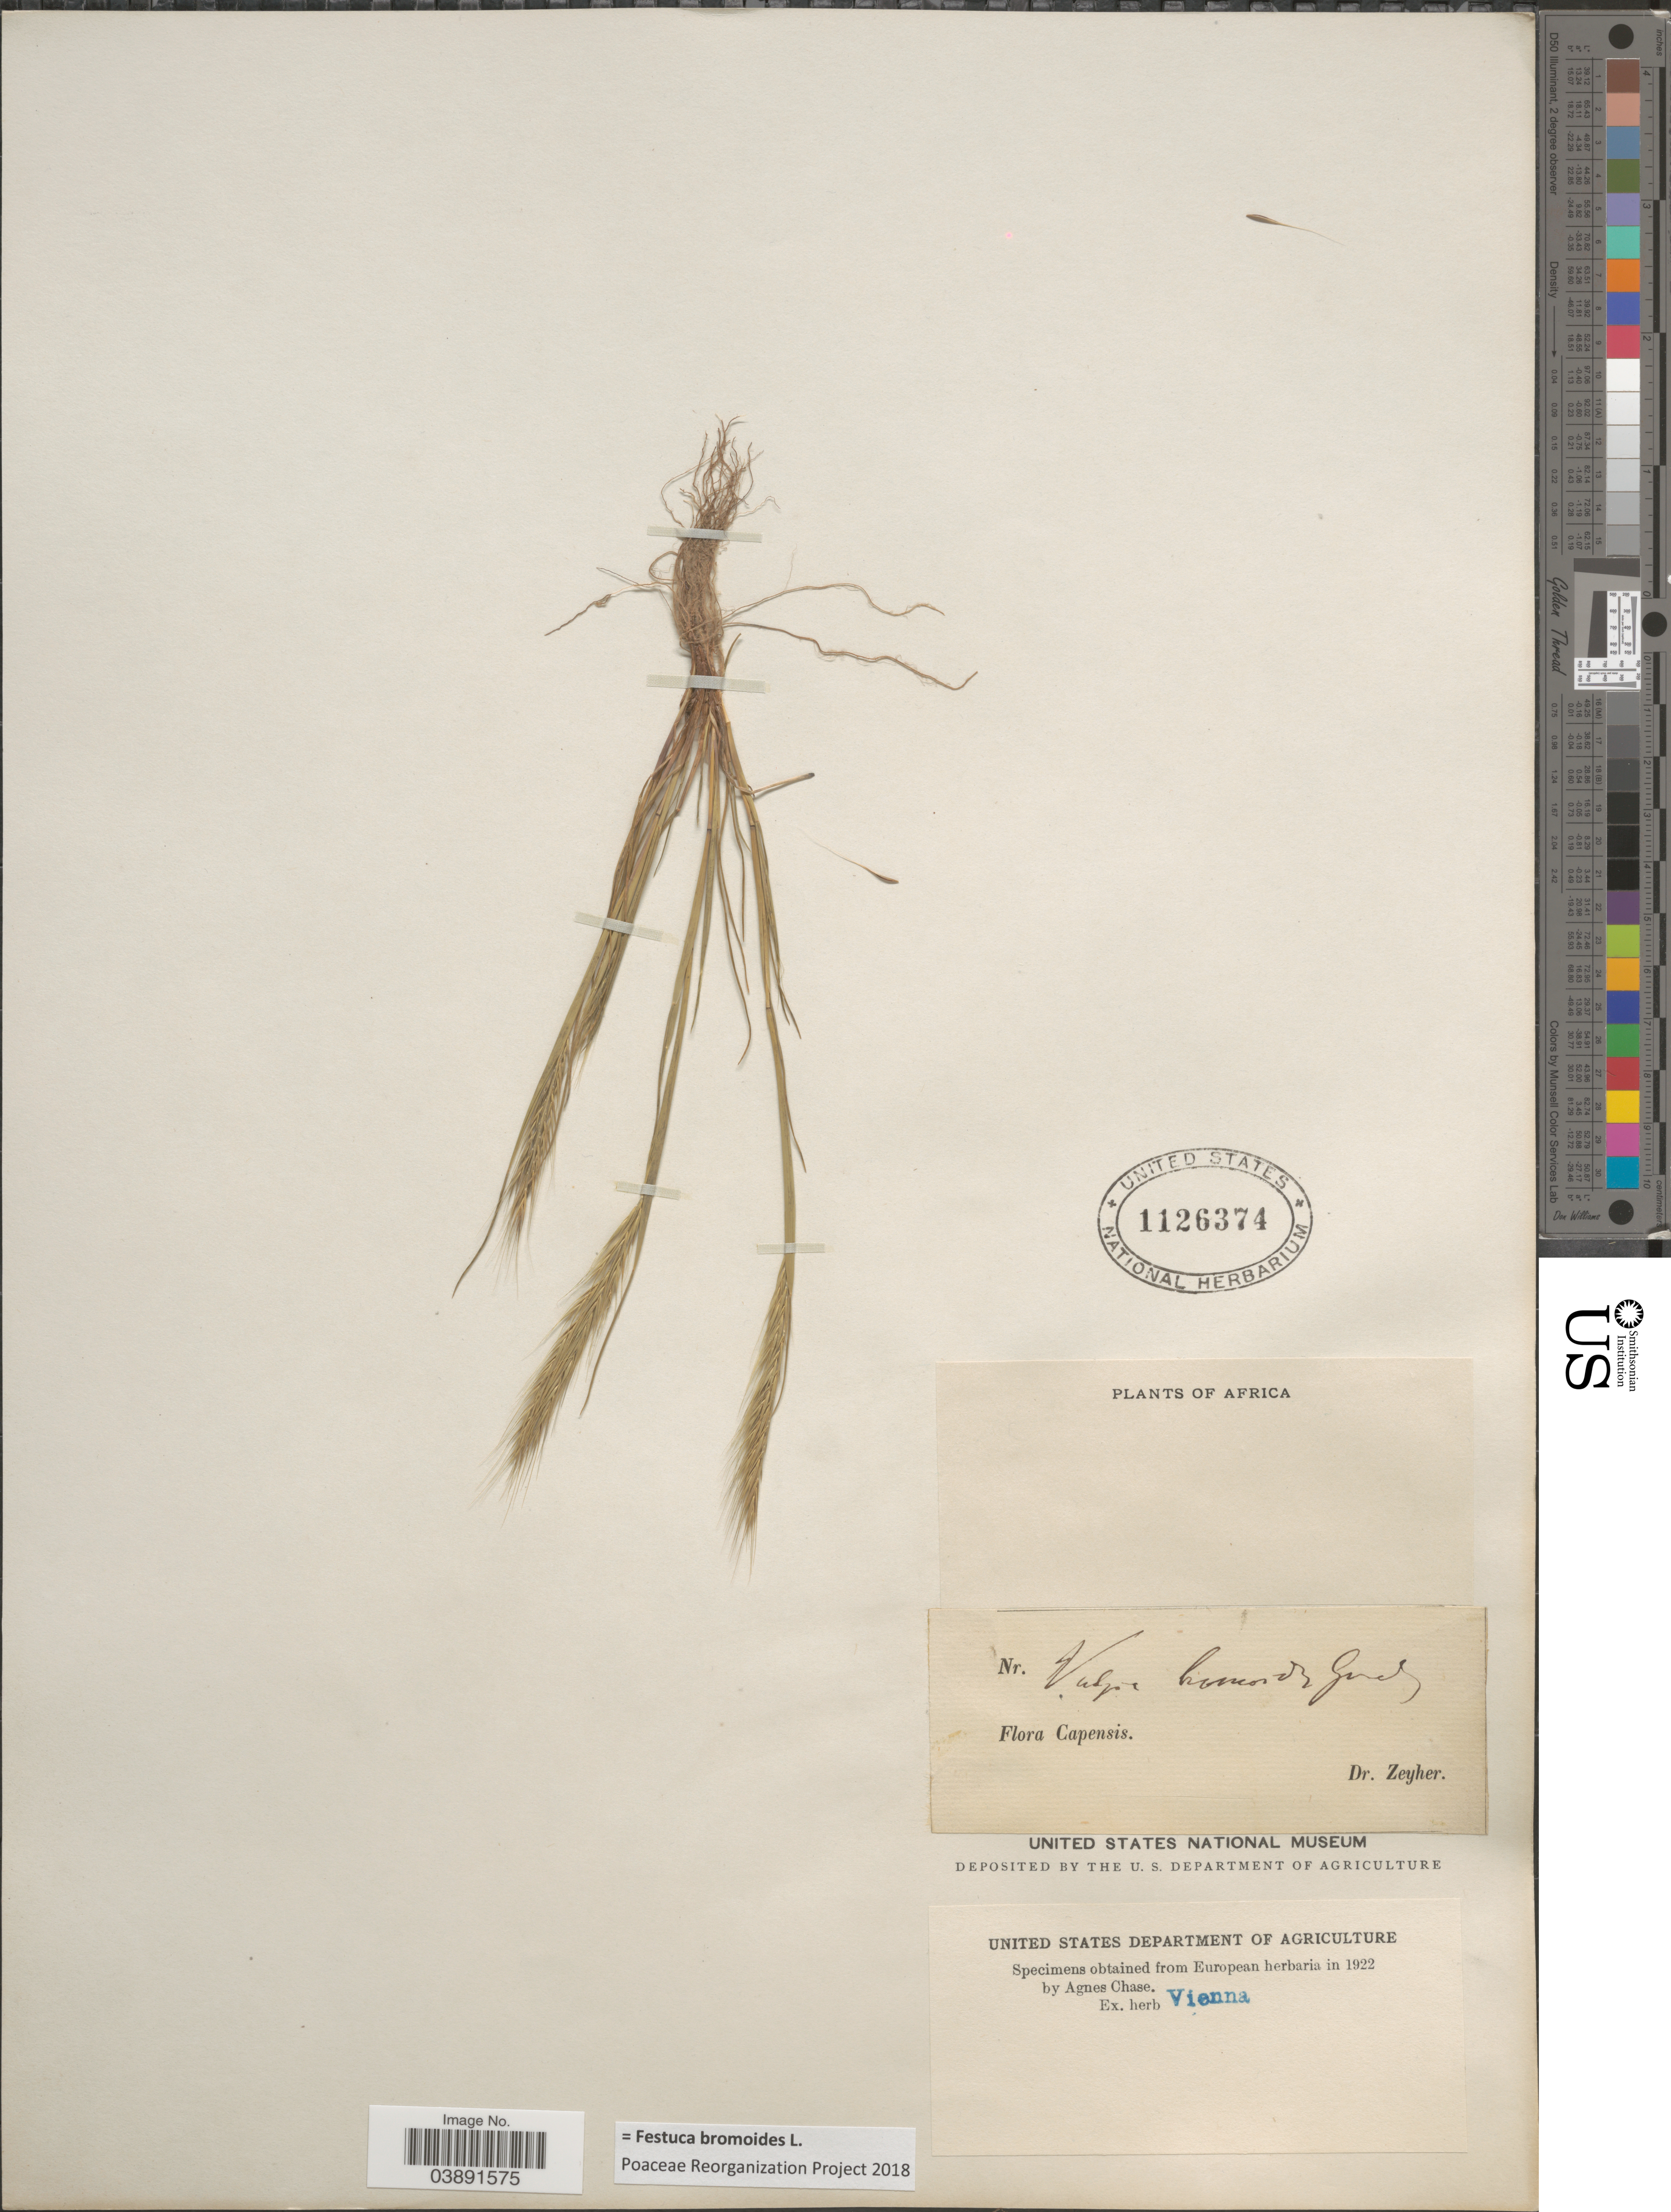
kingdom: Plantae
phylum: Tracheophyta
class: Liliopsida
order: Poales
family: Poaceae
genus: Festuca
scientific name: Festuca bromoides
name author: L.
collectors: -. Zeyher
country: South Africa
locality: Africa. Capensis.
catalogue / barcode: US 1126374